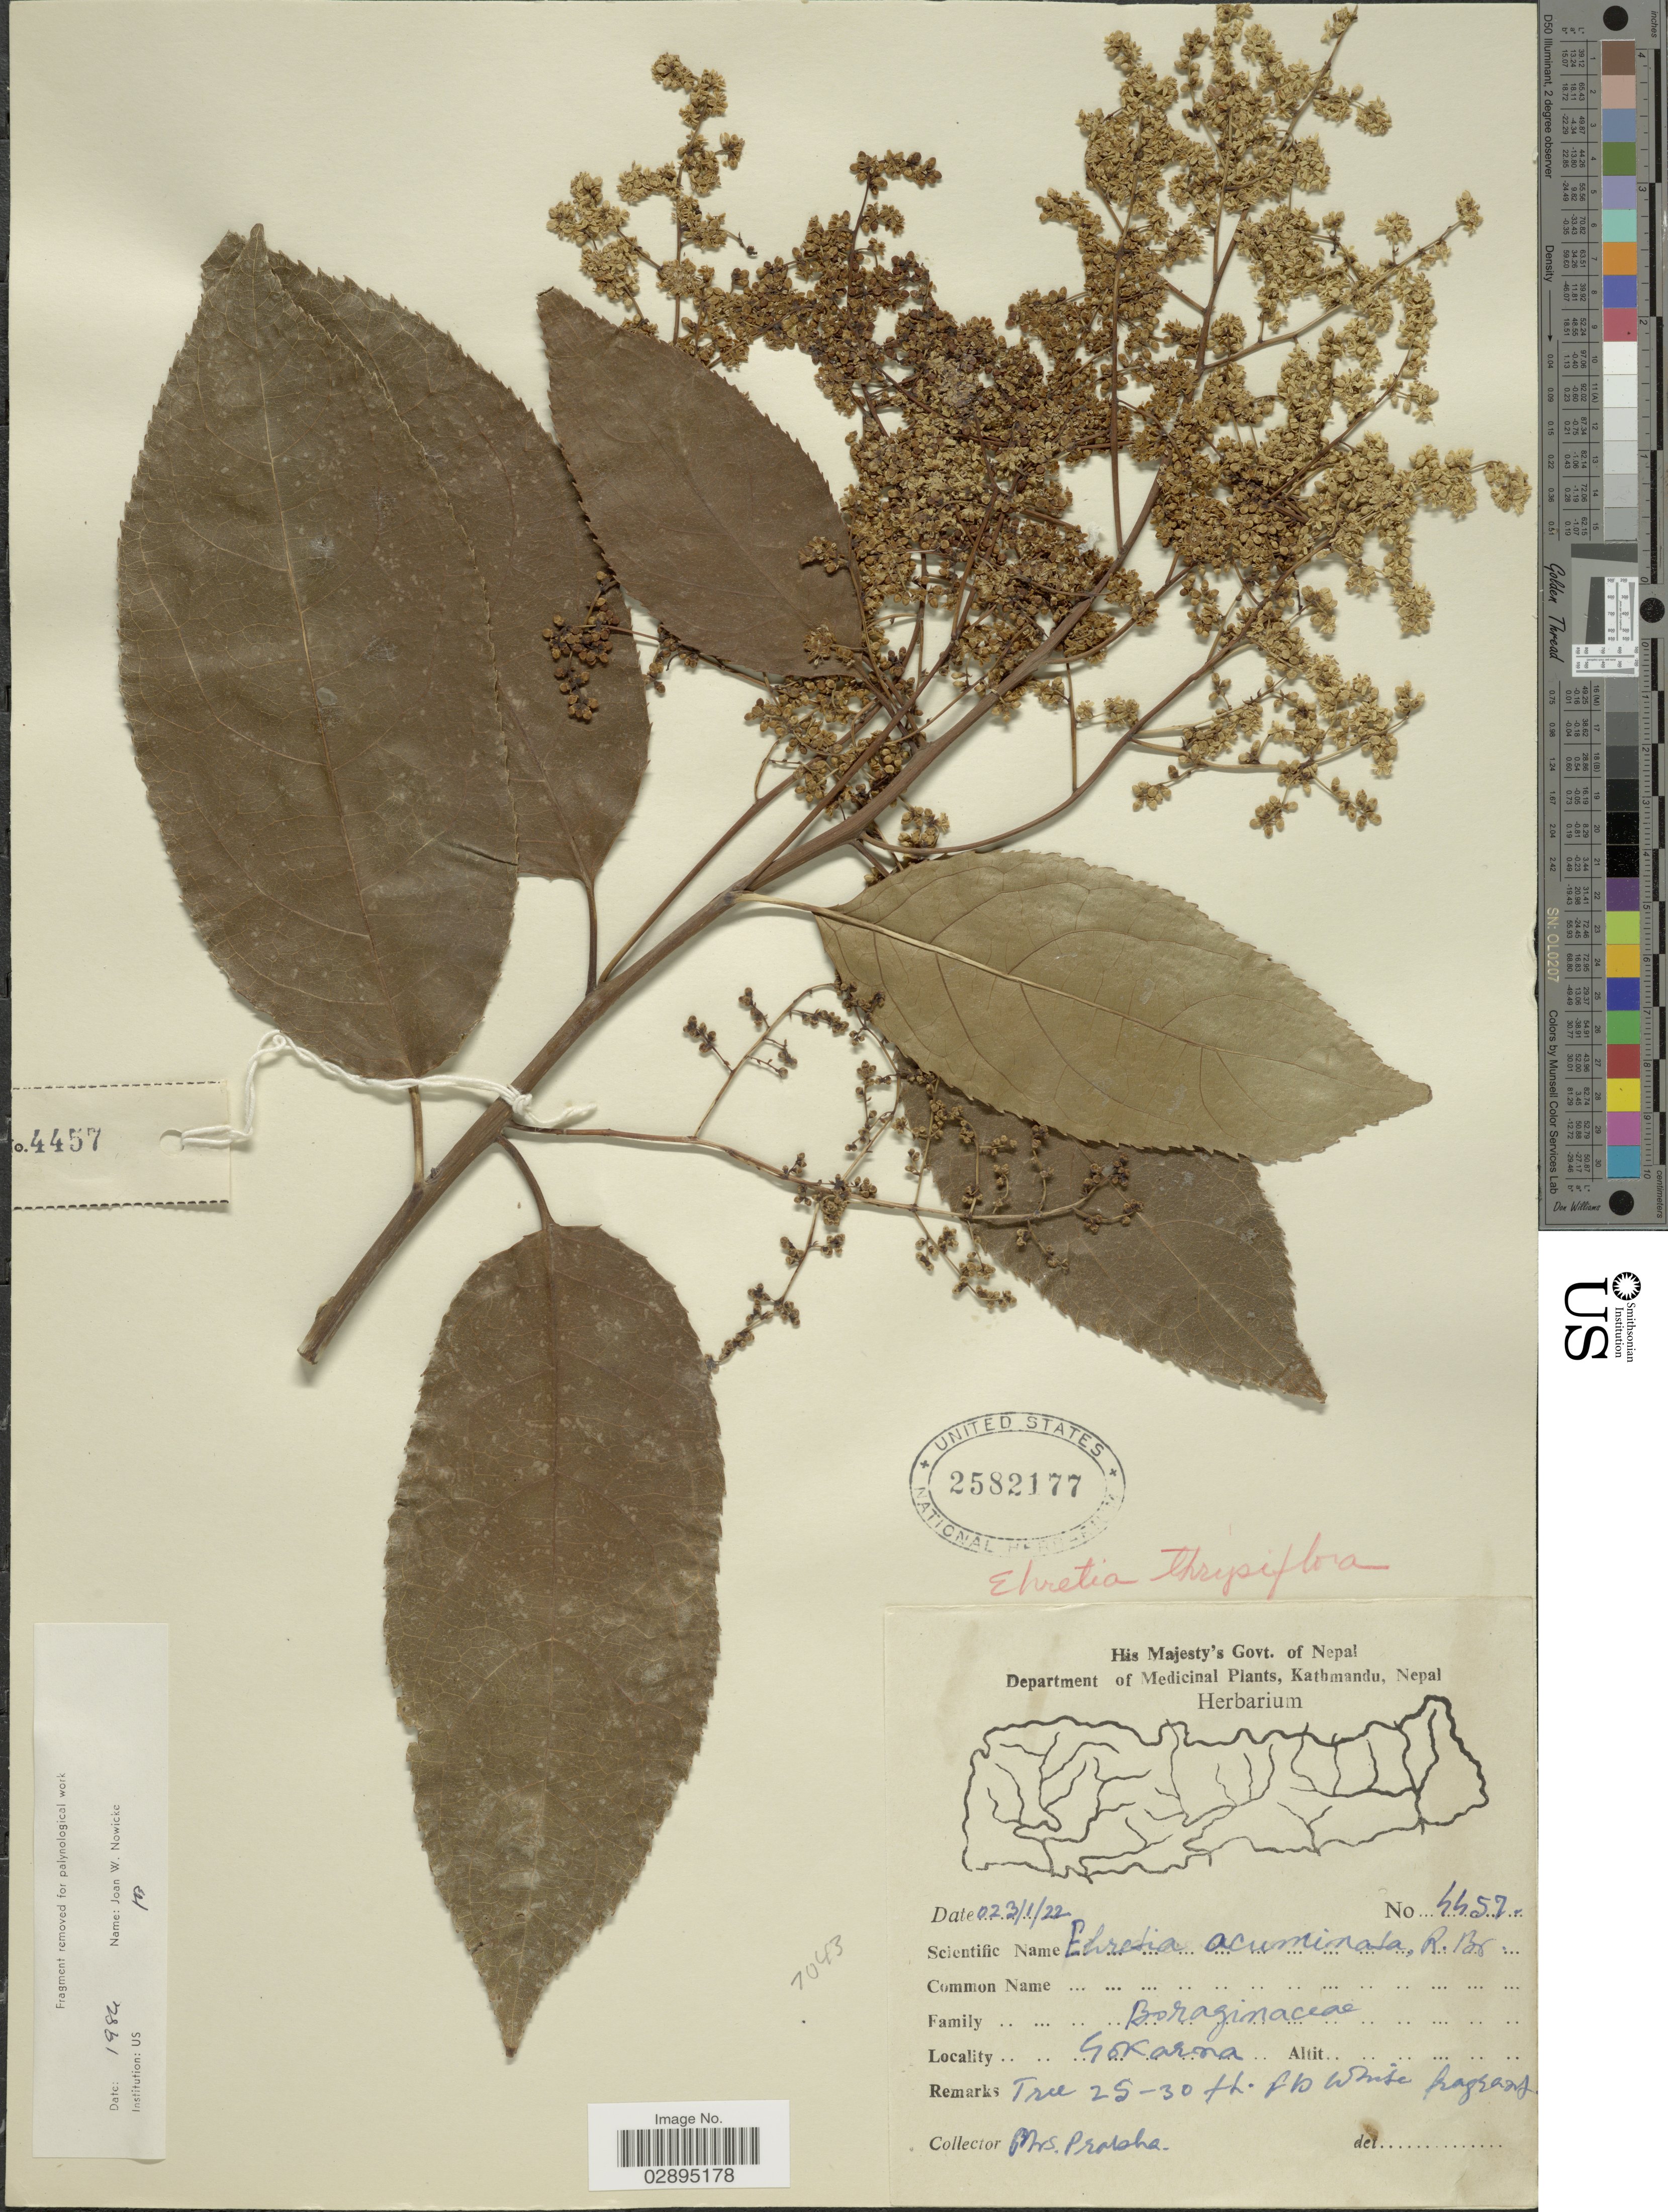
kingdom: Plantae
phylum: Tracheophyta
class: Magnoliopsida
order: Boraginales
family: Ehretiaceae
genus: Ehretia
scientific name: Ehretia acuminata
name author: R. Br.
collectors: P. Pradhan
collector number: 4457*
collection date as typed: Transcribed d/m/y: 23/1/22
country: Nepal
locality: Gokarna.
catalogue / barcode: US 2582177